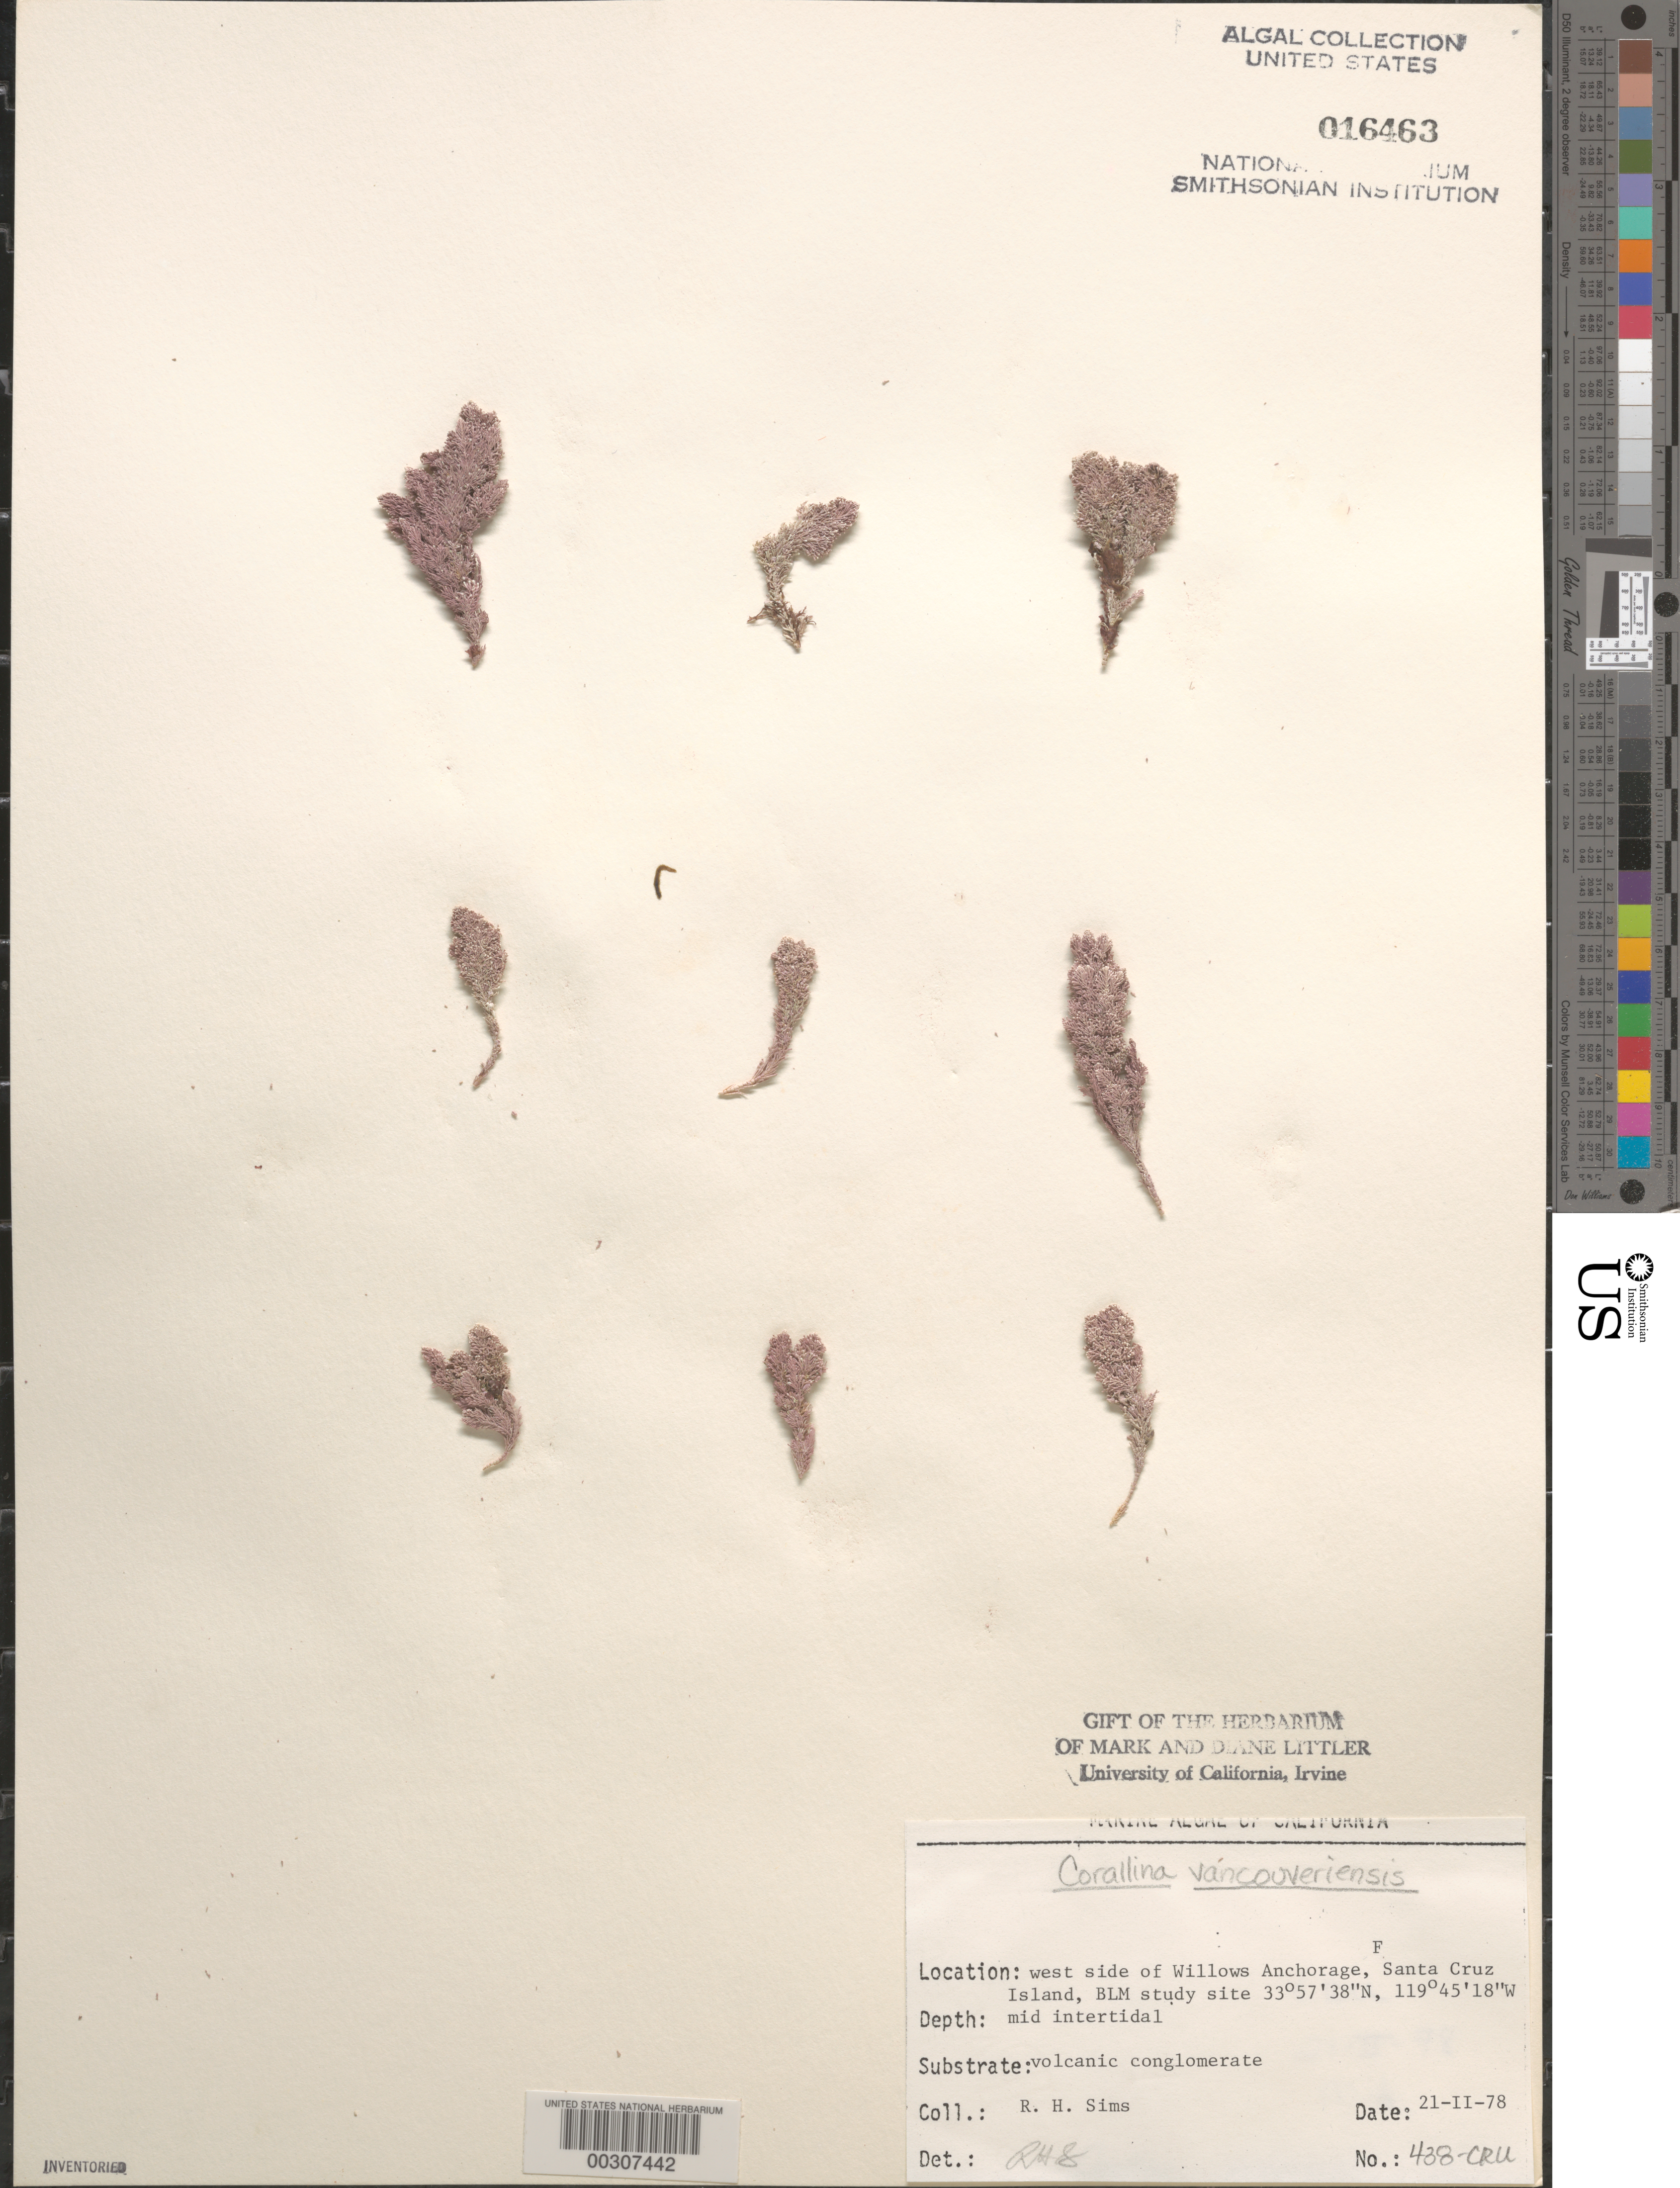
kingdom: Plantae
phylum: Rhodophyta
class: Florideophyceae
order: Corallinales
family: Corallinaceae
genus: Corallina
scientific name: Corallina vancouveriensis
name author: Yendo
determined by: Sims, Robert H.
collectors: R. H. Sims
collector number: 438-cru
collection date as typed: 21 Feb 1978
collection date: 1978-02-21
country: United States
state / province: California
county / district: Santa Barbara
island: Santa Cruz Island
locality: Willows Anchorage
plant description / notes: BLM-SOCALBIGHT Rocky Intertidal Survey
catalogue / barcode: US 16463